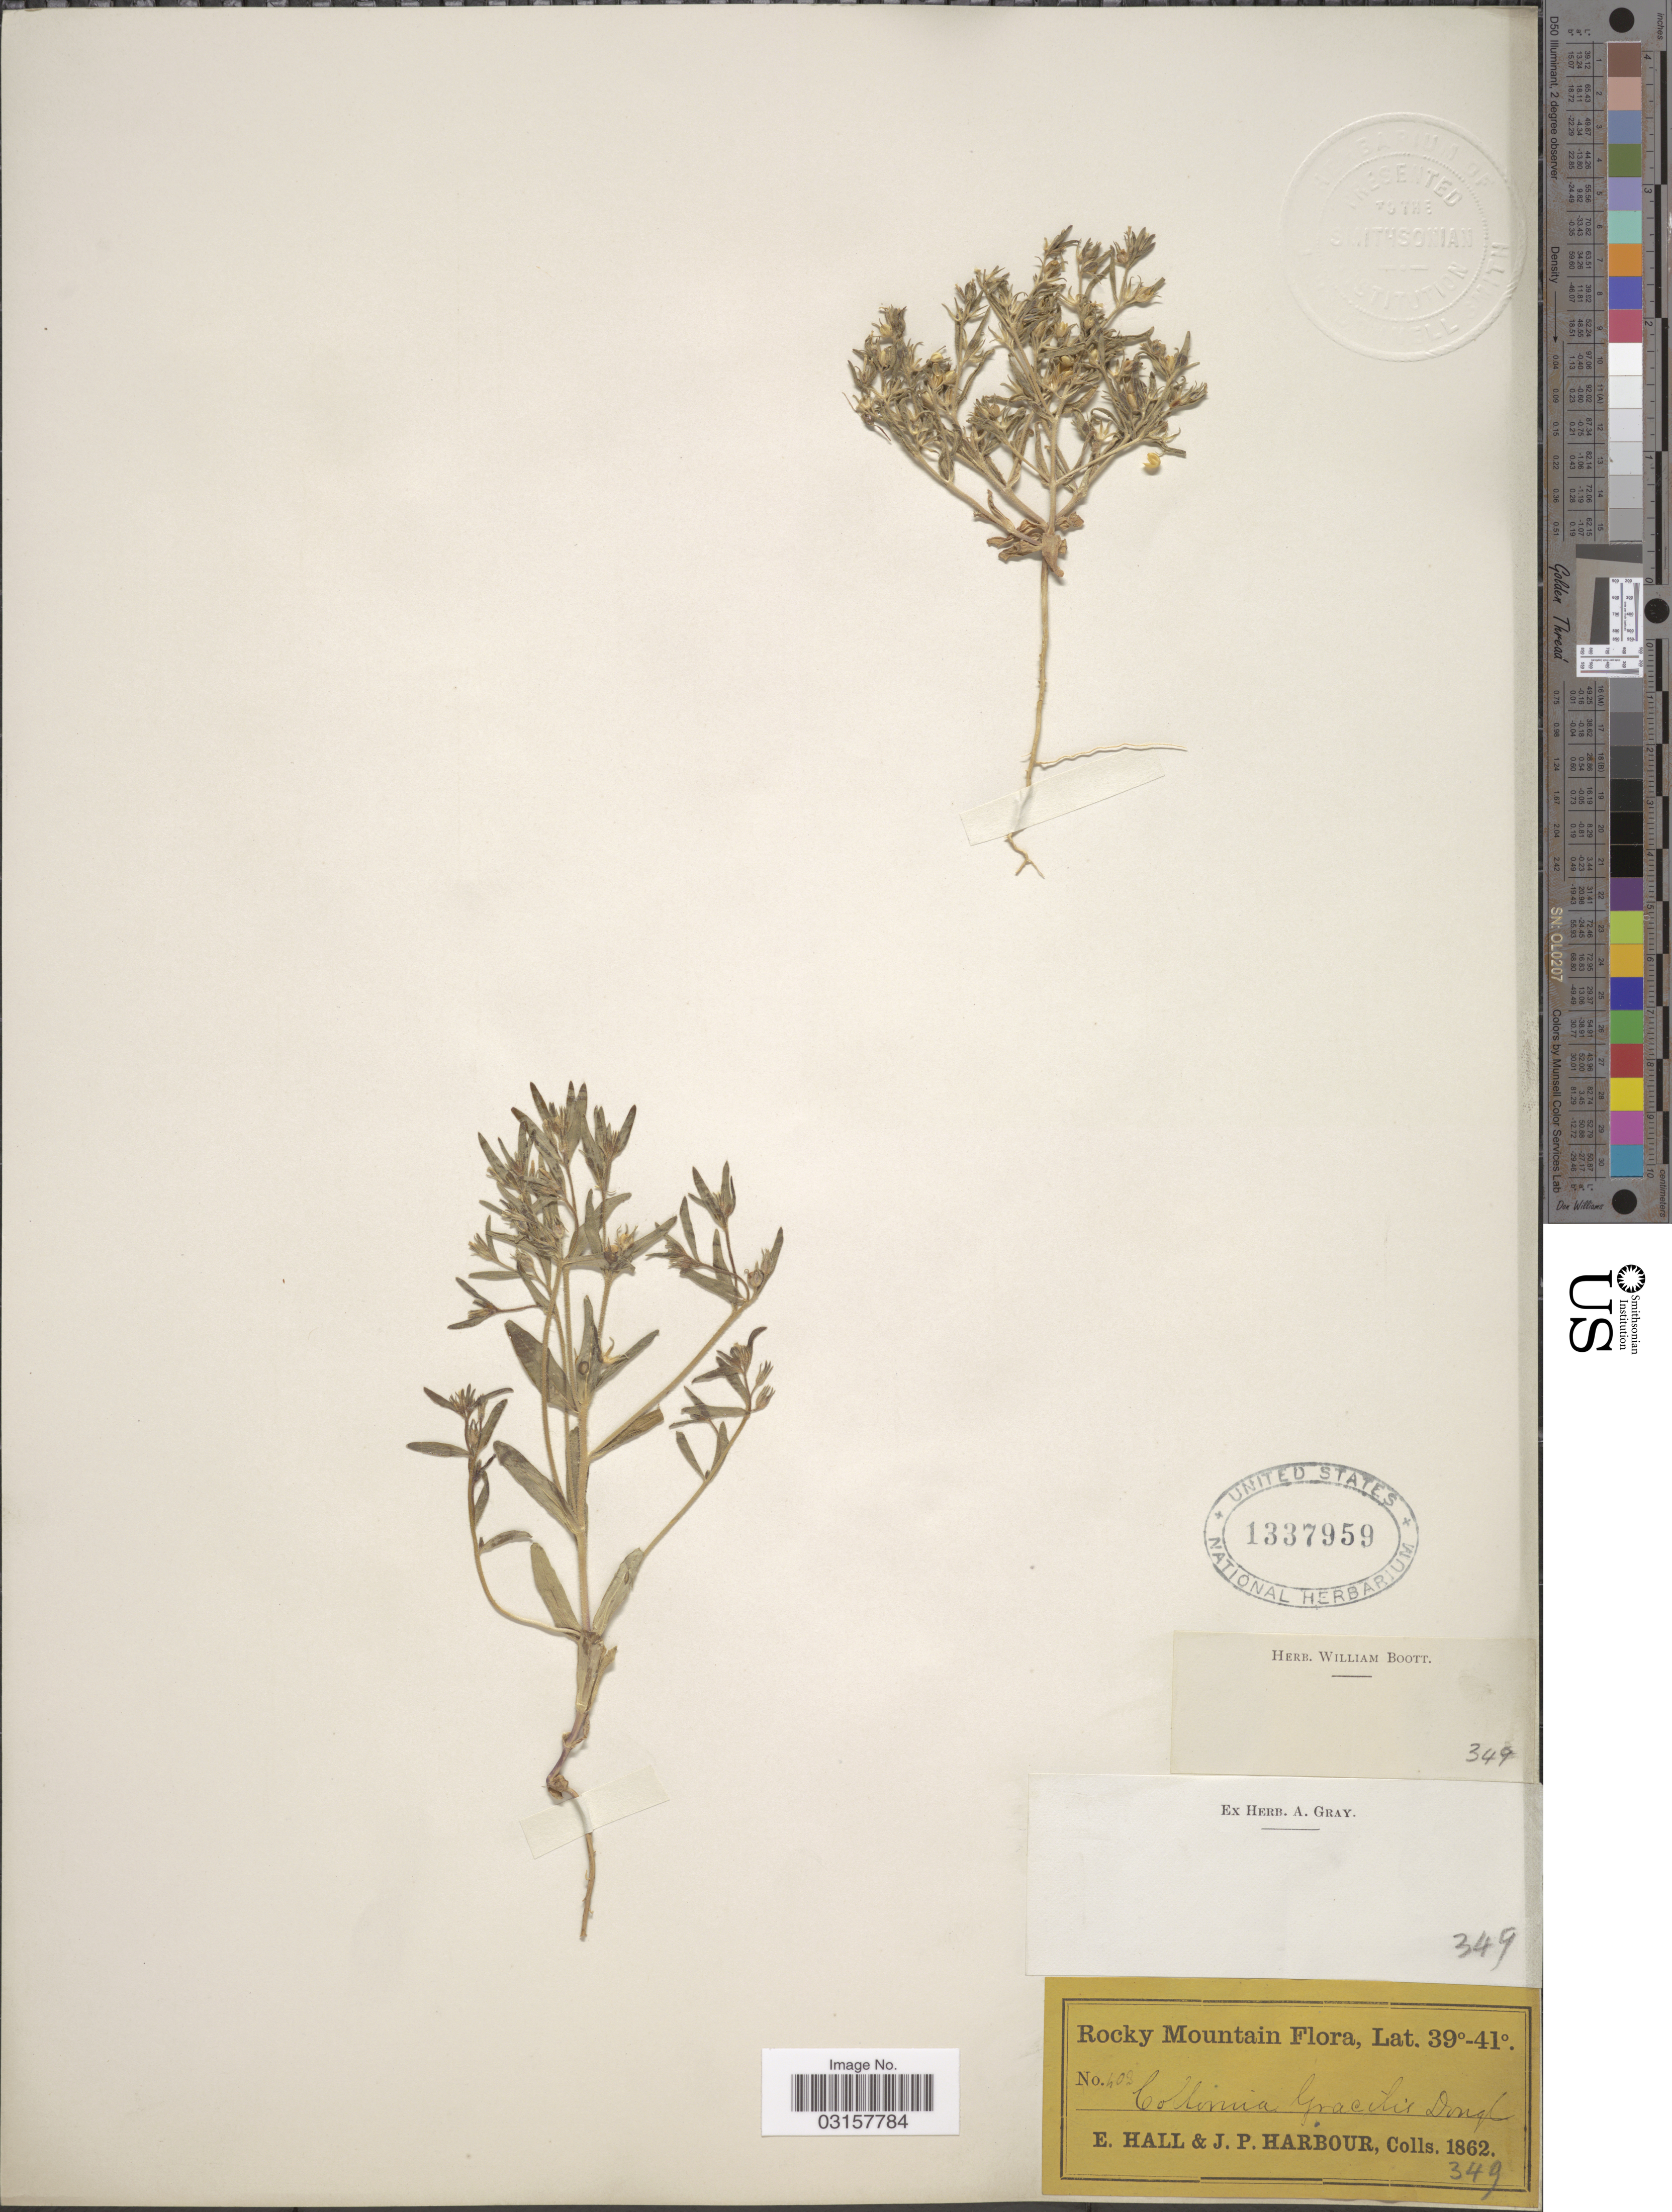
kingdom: Plantae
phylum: Tracheophyta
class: Magnoliopsida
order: Ericales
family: Polemoniaceae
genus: Microsteris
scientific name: Microsteris gracilis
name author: (Hook.) Greene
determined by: (US) Smithsonian Institution - National Museum of Natural History - Department of Botany (UNITED STATES)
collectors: E. Hall & J. Harbour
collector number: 403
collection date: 1862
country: United States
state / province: Colorado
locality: Rocky Mtns.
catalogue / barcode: US 1337959